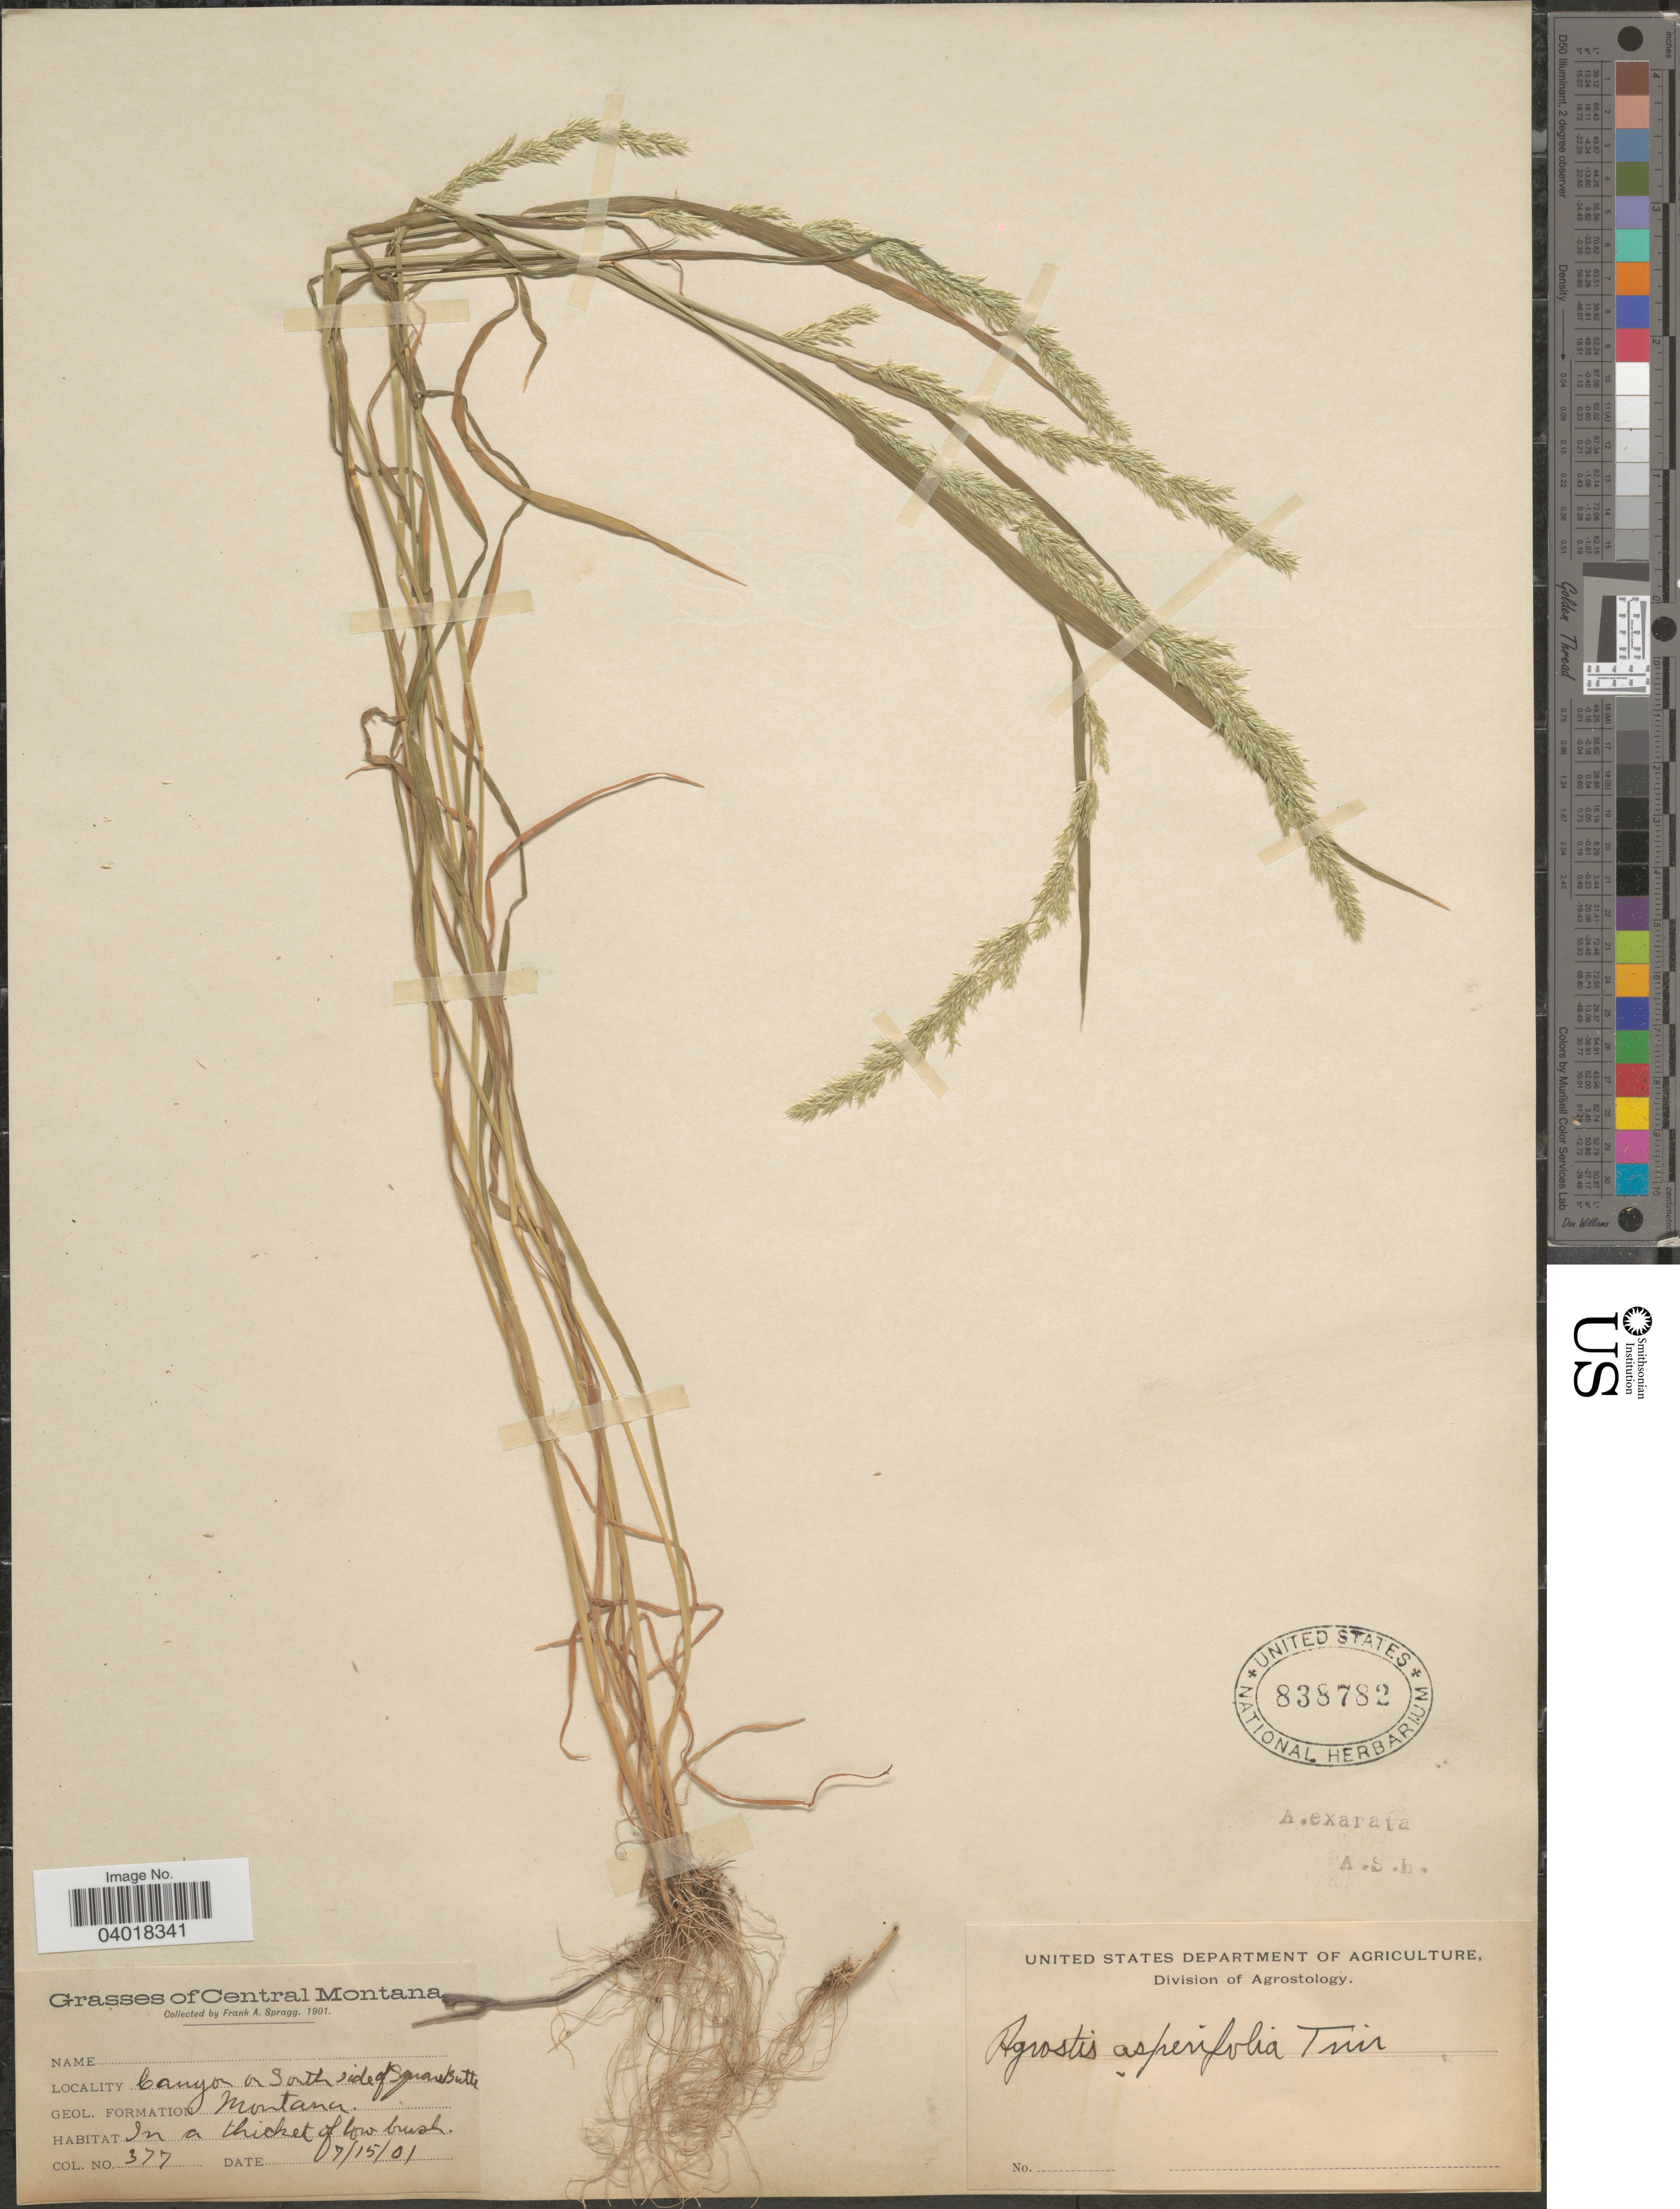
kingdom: Plantae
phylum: Tracheophyta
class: Liliopsida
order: Poales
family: Poaceae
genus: Agrostis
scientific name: Agrostis exarata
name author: Trin.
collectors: F. Spragg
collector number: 377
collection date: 1901-07-15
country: United States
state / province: Montana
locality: Central Montana. Canyon or South side of Square Butte. Geol. Formation Montana.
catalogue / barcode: US 838782